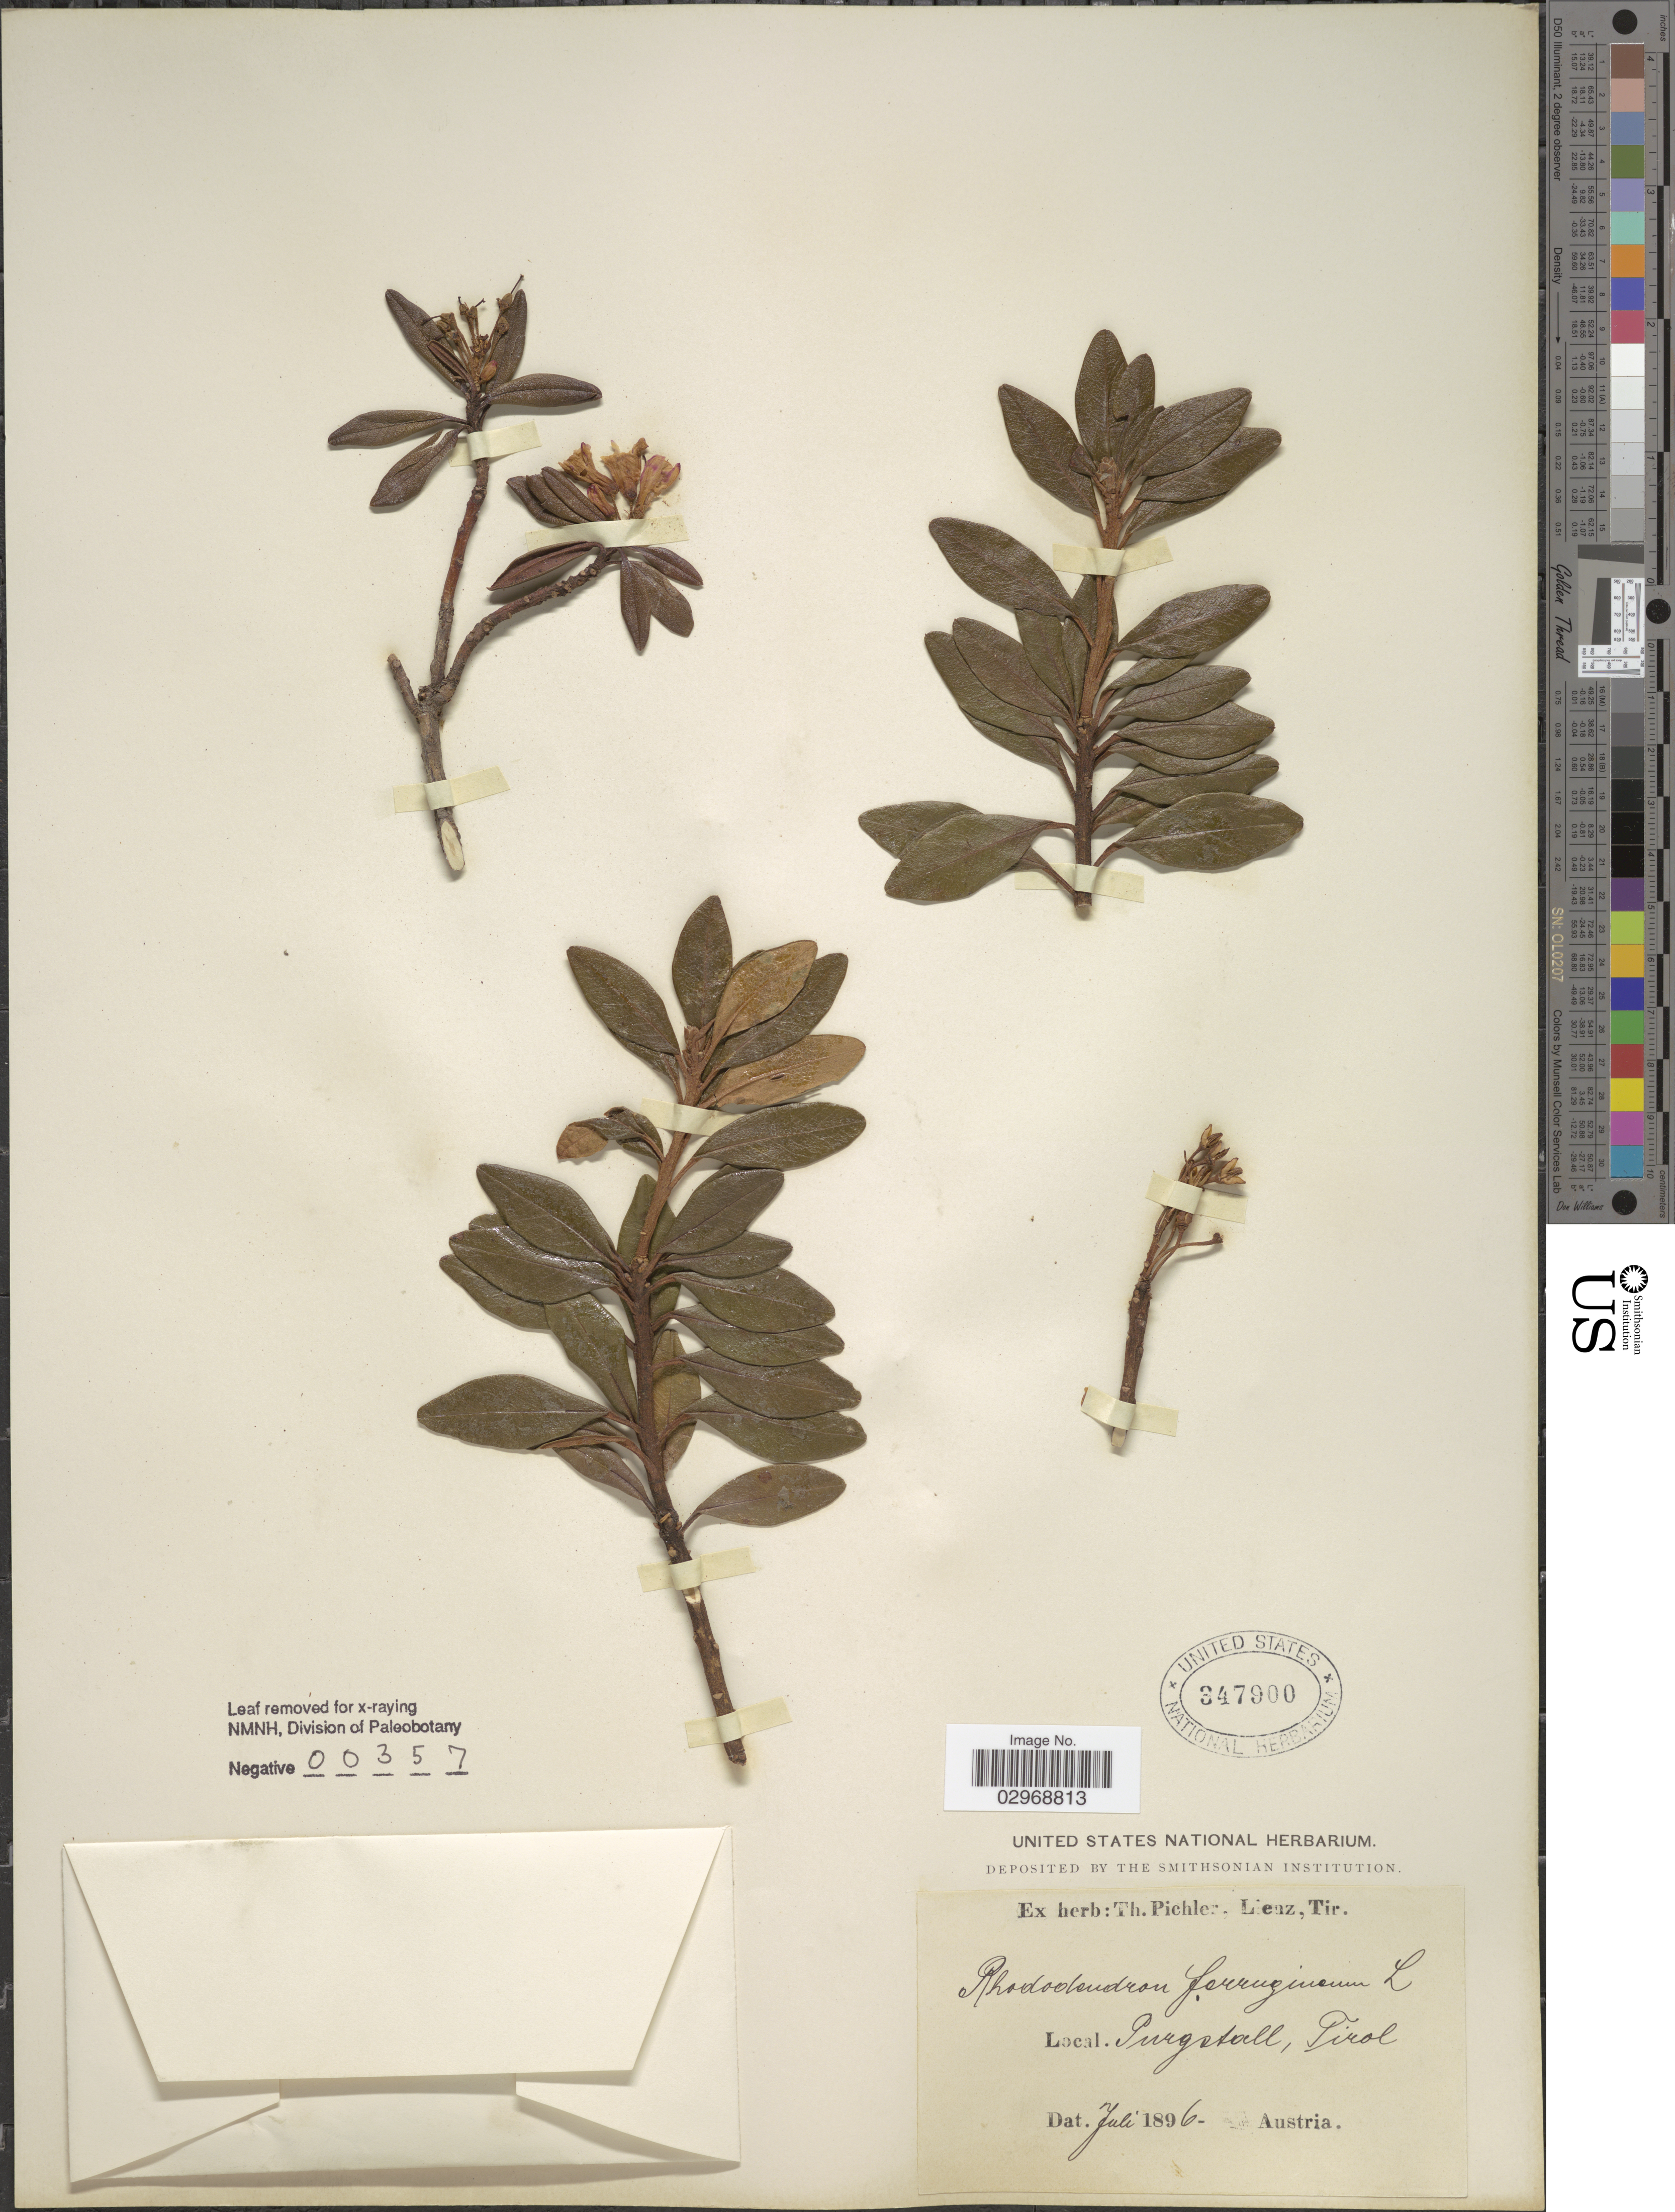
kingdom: Plantae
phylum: Tracheophyta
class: Magnoliopsida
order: Ericales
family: Ericaceae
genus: Rhododendron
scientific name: Rhododendron ferrugineum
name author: L.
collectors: ex herb. T. Pichler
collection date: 1896-07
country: Austria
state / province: Tirol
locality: Purgstall, Tirol.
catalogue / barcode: US 347900